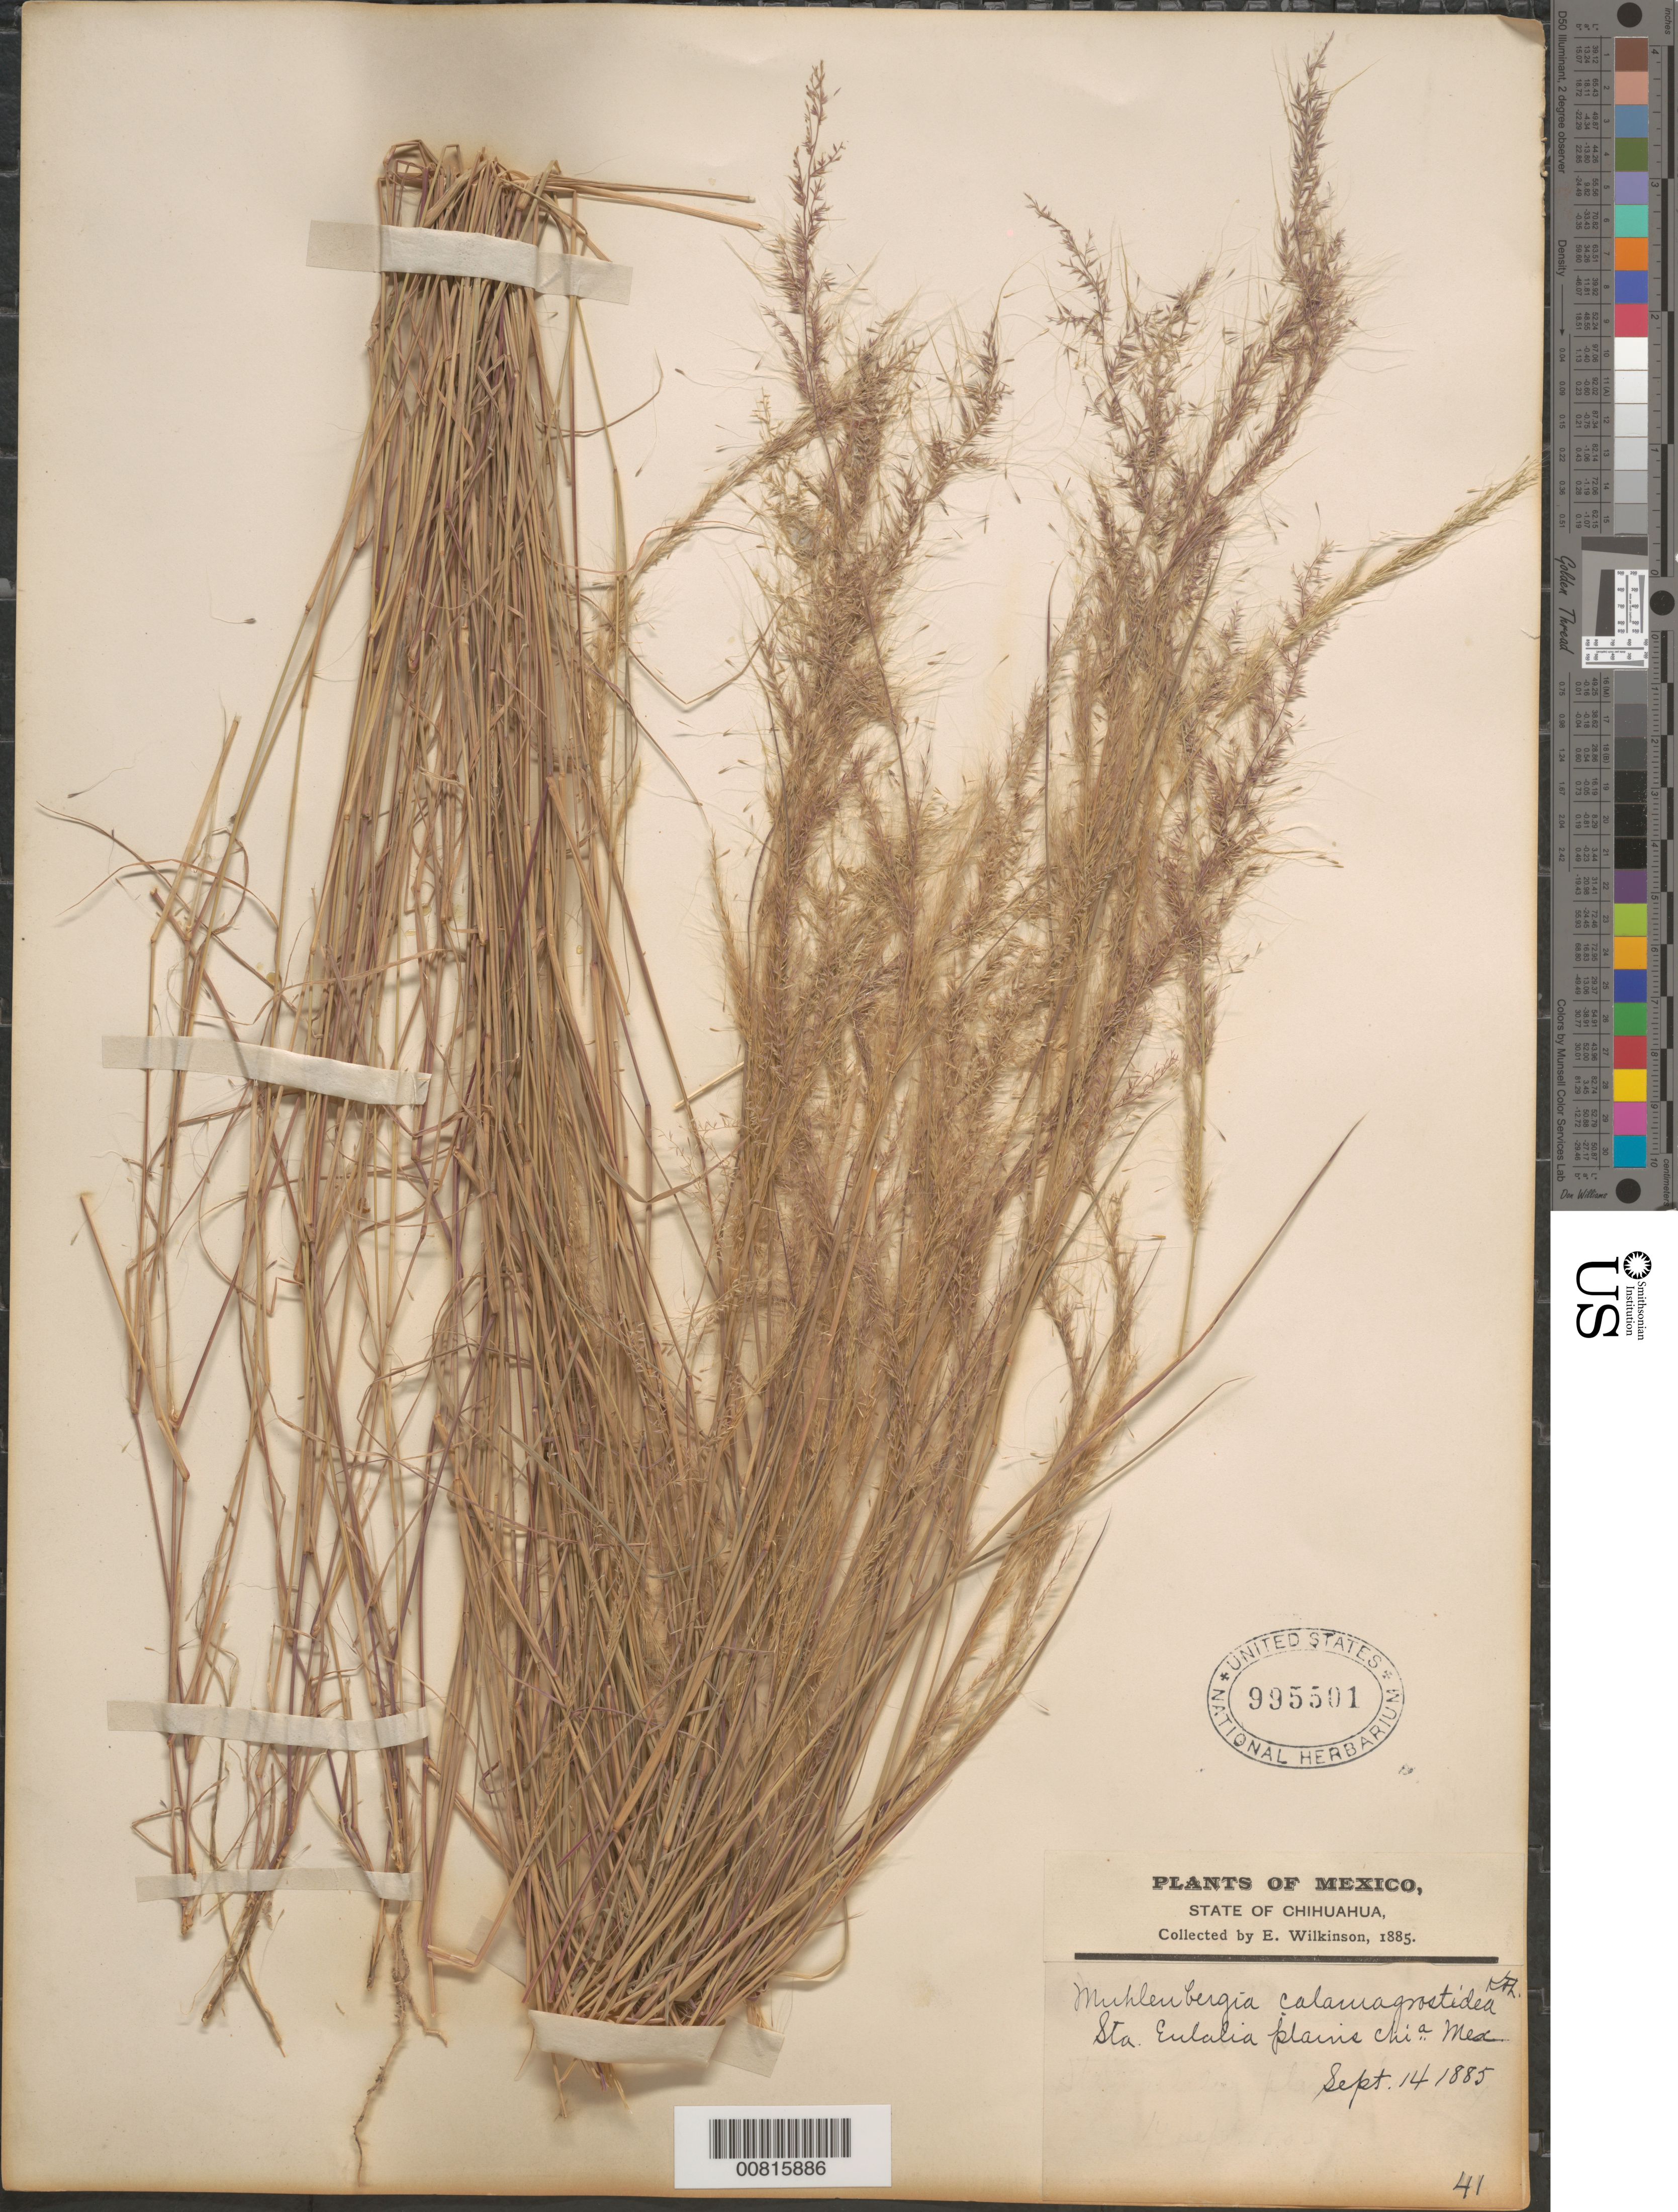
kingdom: Plantae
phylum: Tracheophyta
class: Liliopsida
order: Poales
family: Poaceae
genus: Muhlenbergia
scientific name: Muhlenbergia tenuifolia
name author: (Kunth) Kunth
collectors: E. Wilkinson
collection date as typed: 14 Sep 1885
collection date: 1885-09-14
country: Mexico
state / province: Chihuahua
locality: Sta. Eulalia Hills, Chih.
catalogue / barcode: US 995501